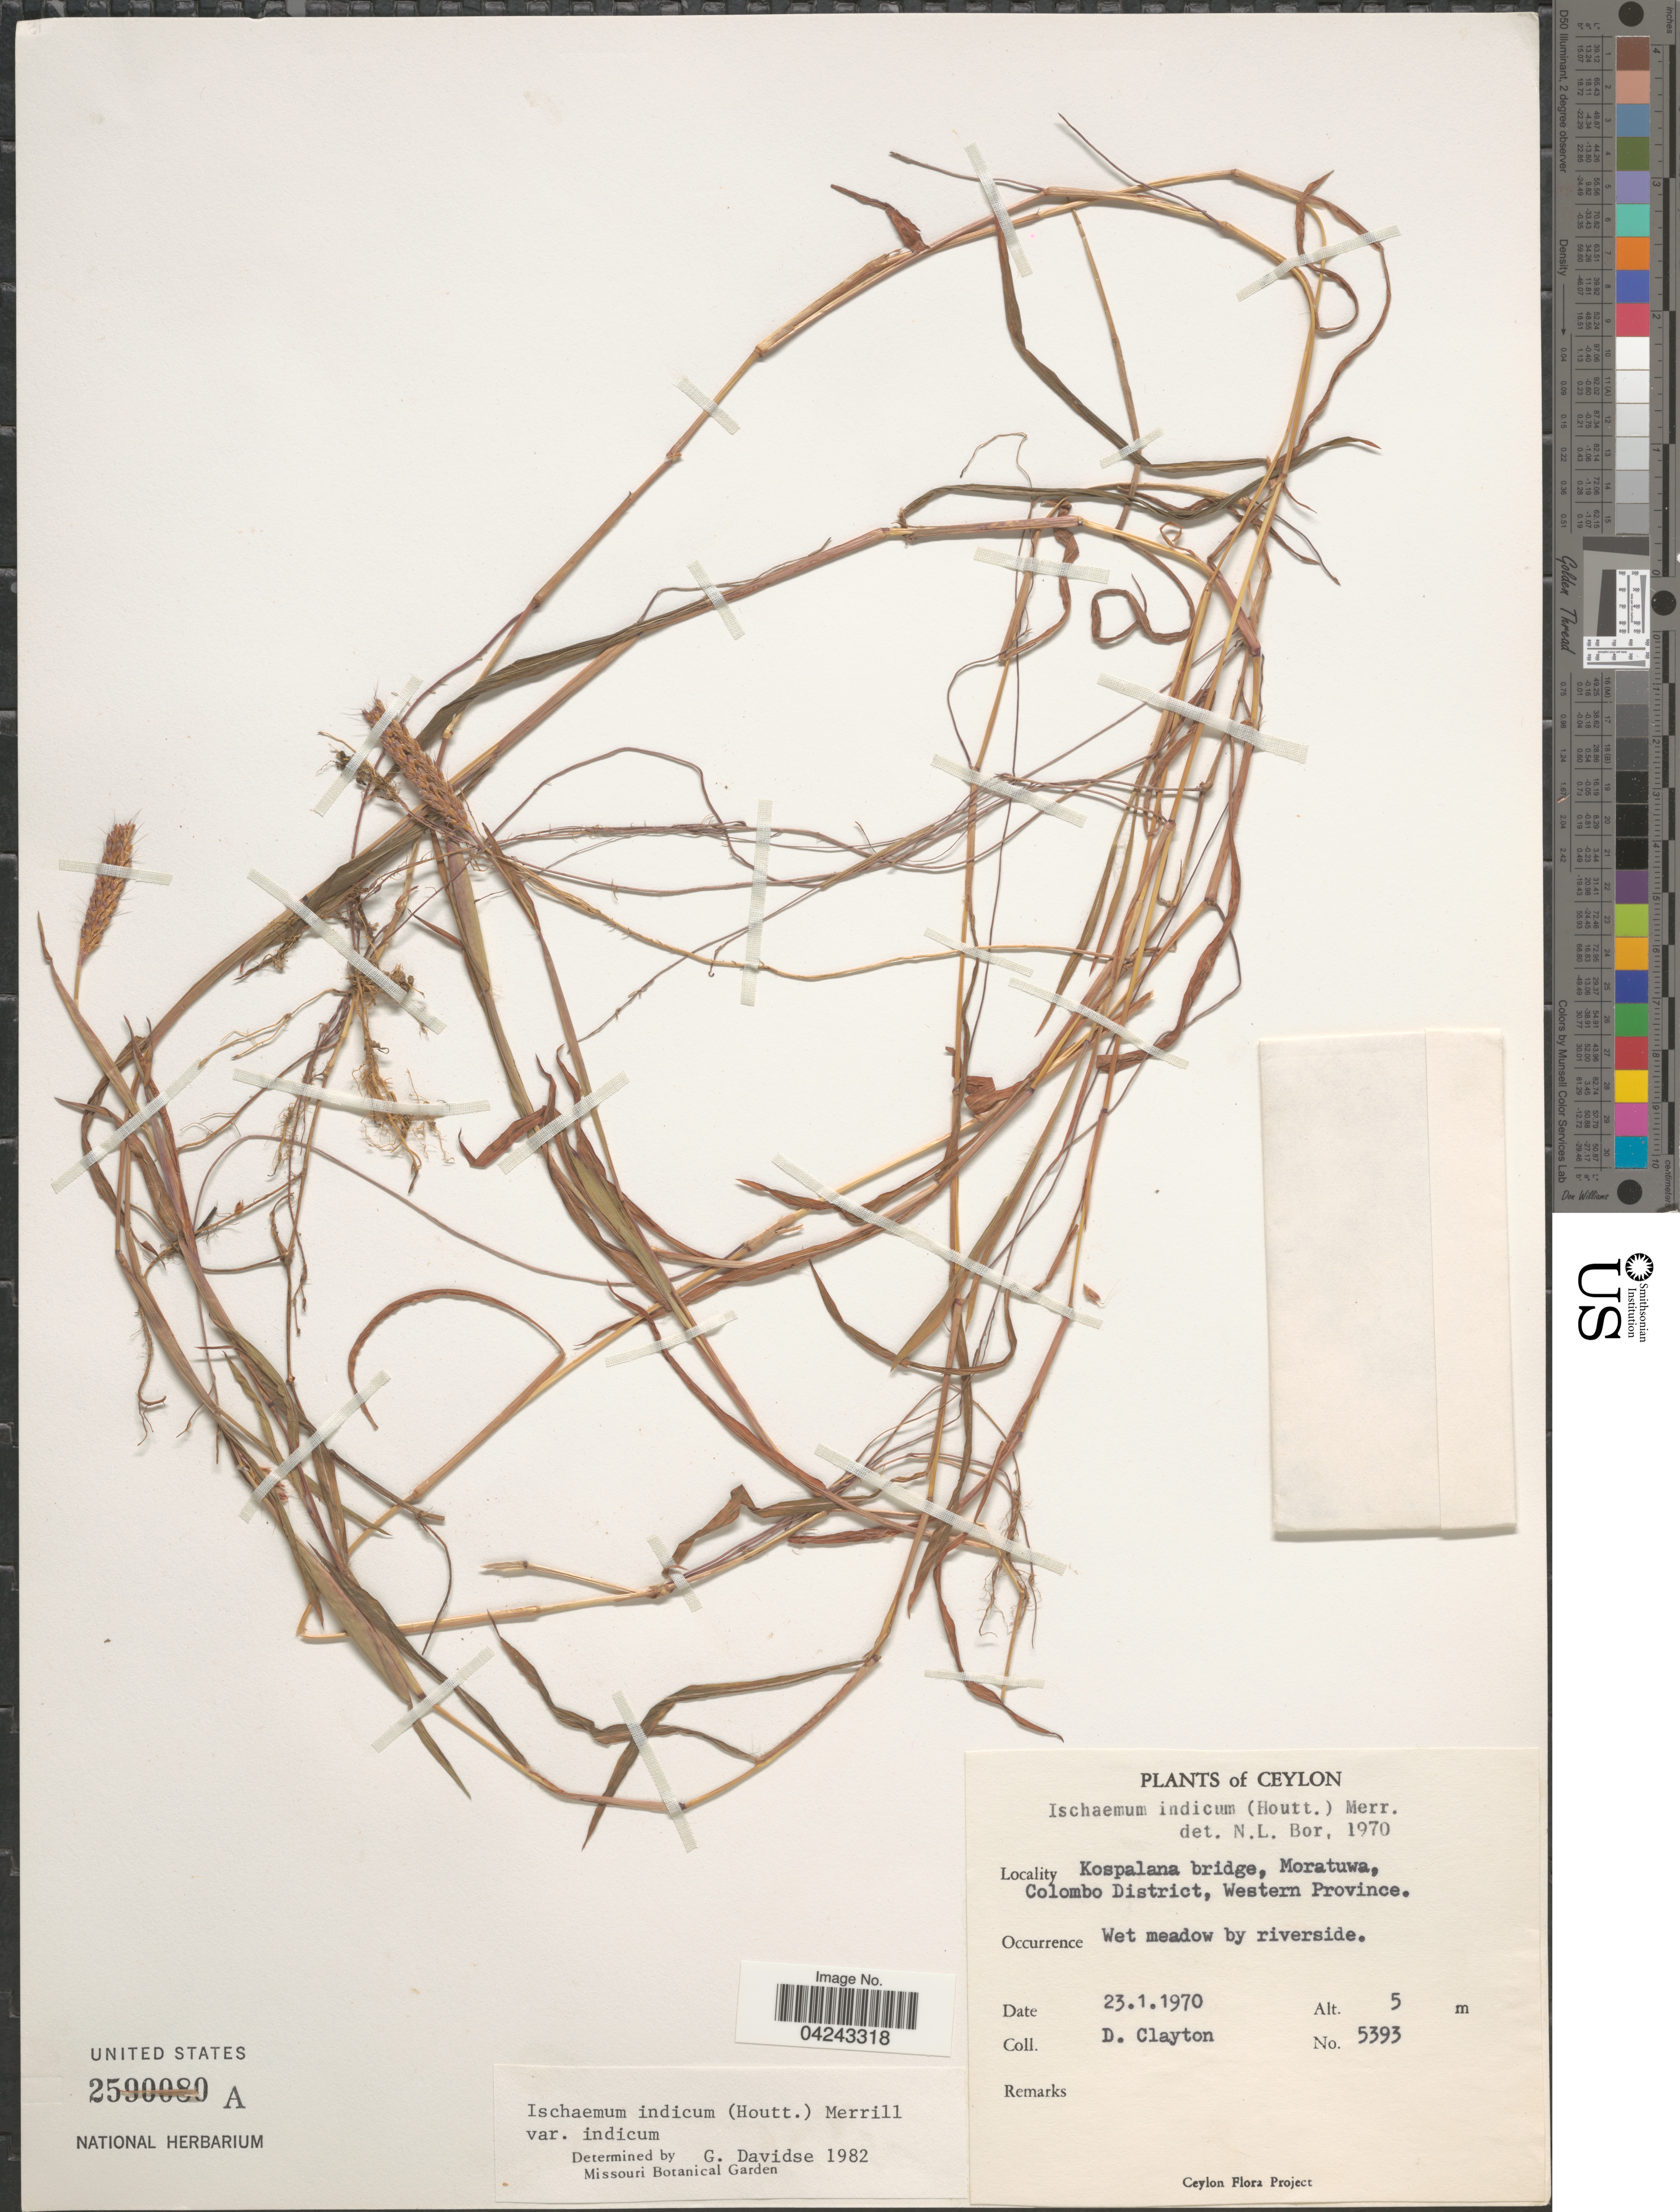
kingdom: Plantae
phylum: Tracheophyta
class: Liliopsida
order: Poales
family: Poaceae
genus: Ischaemum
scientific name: Ischaemum ciliare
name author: Retz.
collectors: D. Clayton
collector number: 5393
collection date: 1970-01-23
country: Sri Lanka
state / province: Western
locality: Ceylon. Kospalana bridge, Moratuwa, Colombo District.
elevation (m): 5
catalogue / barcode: US 2590080A